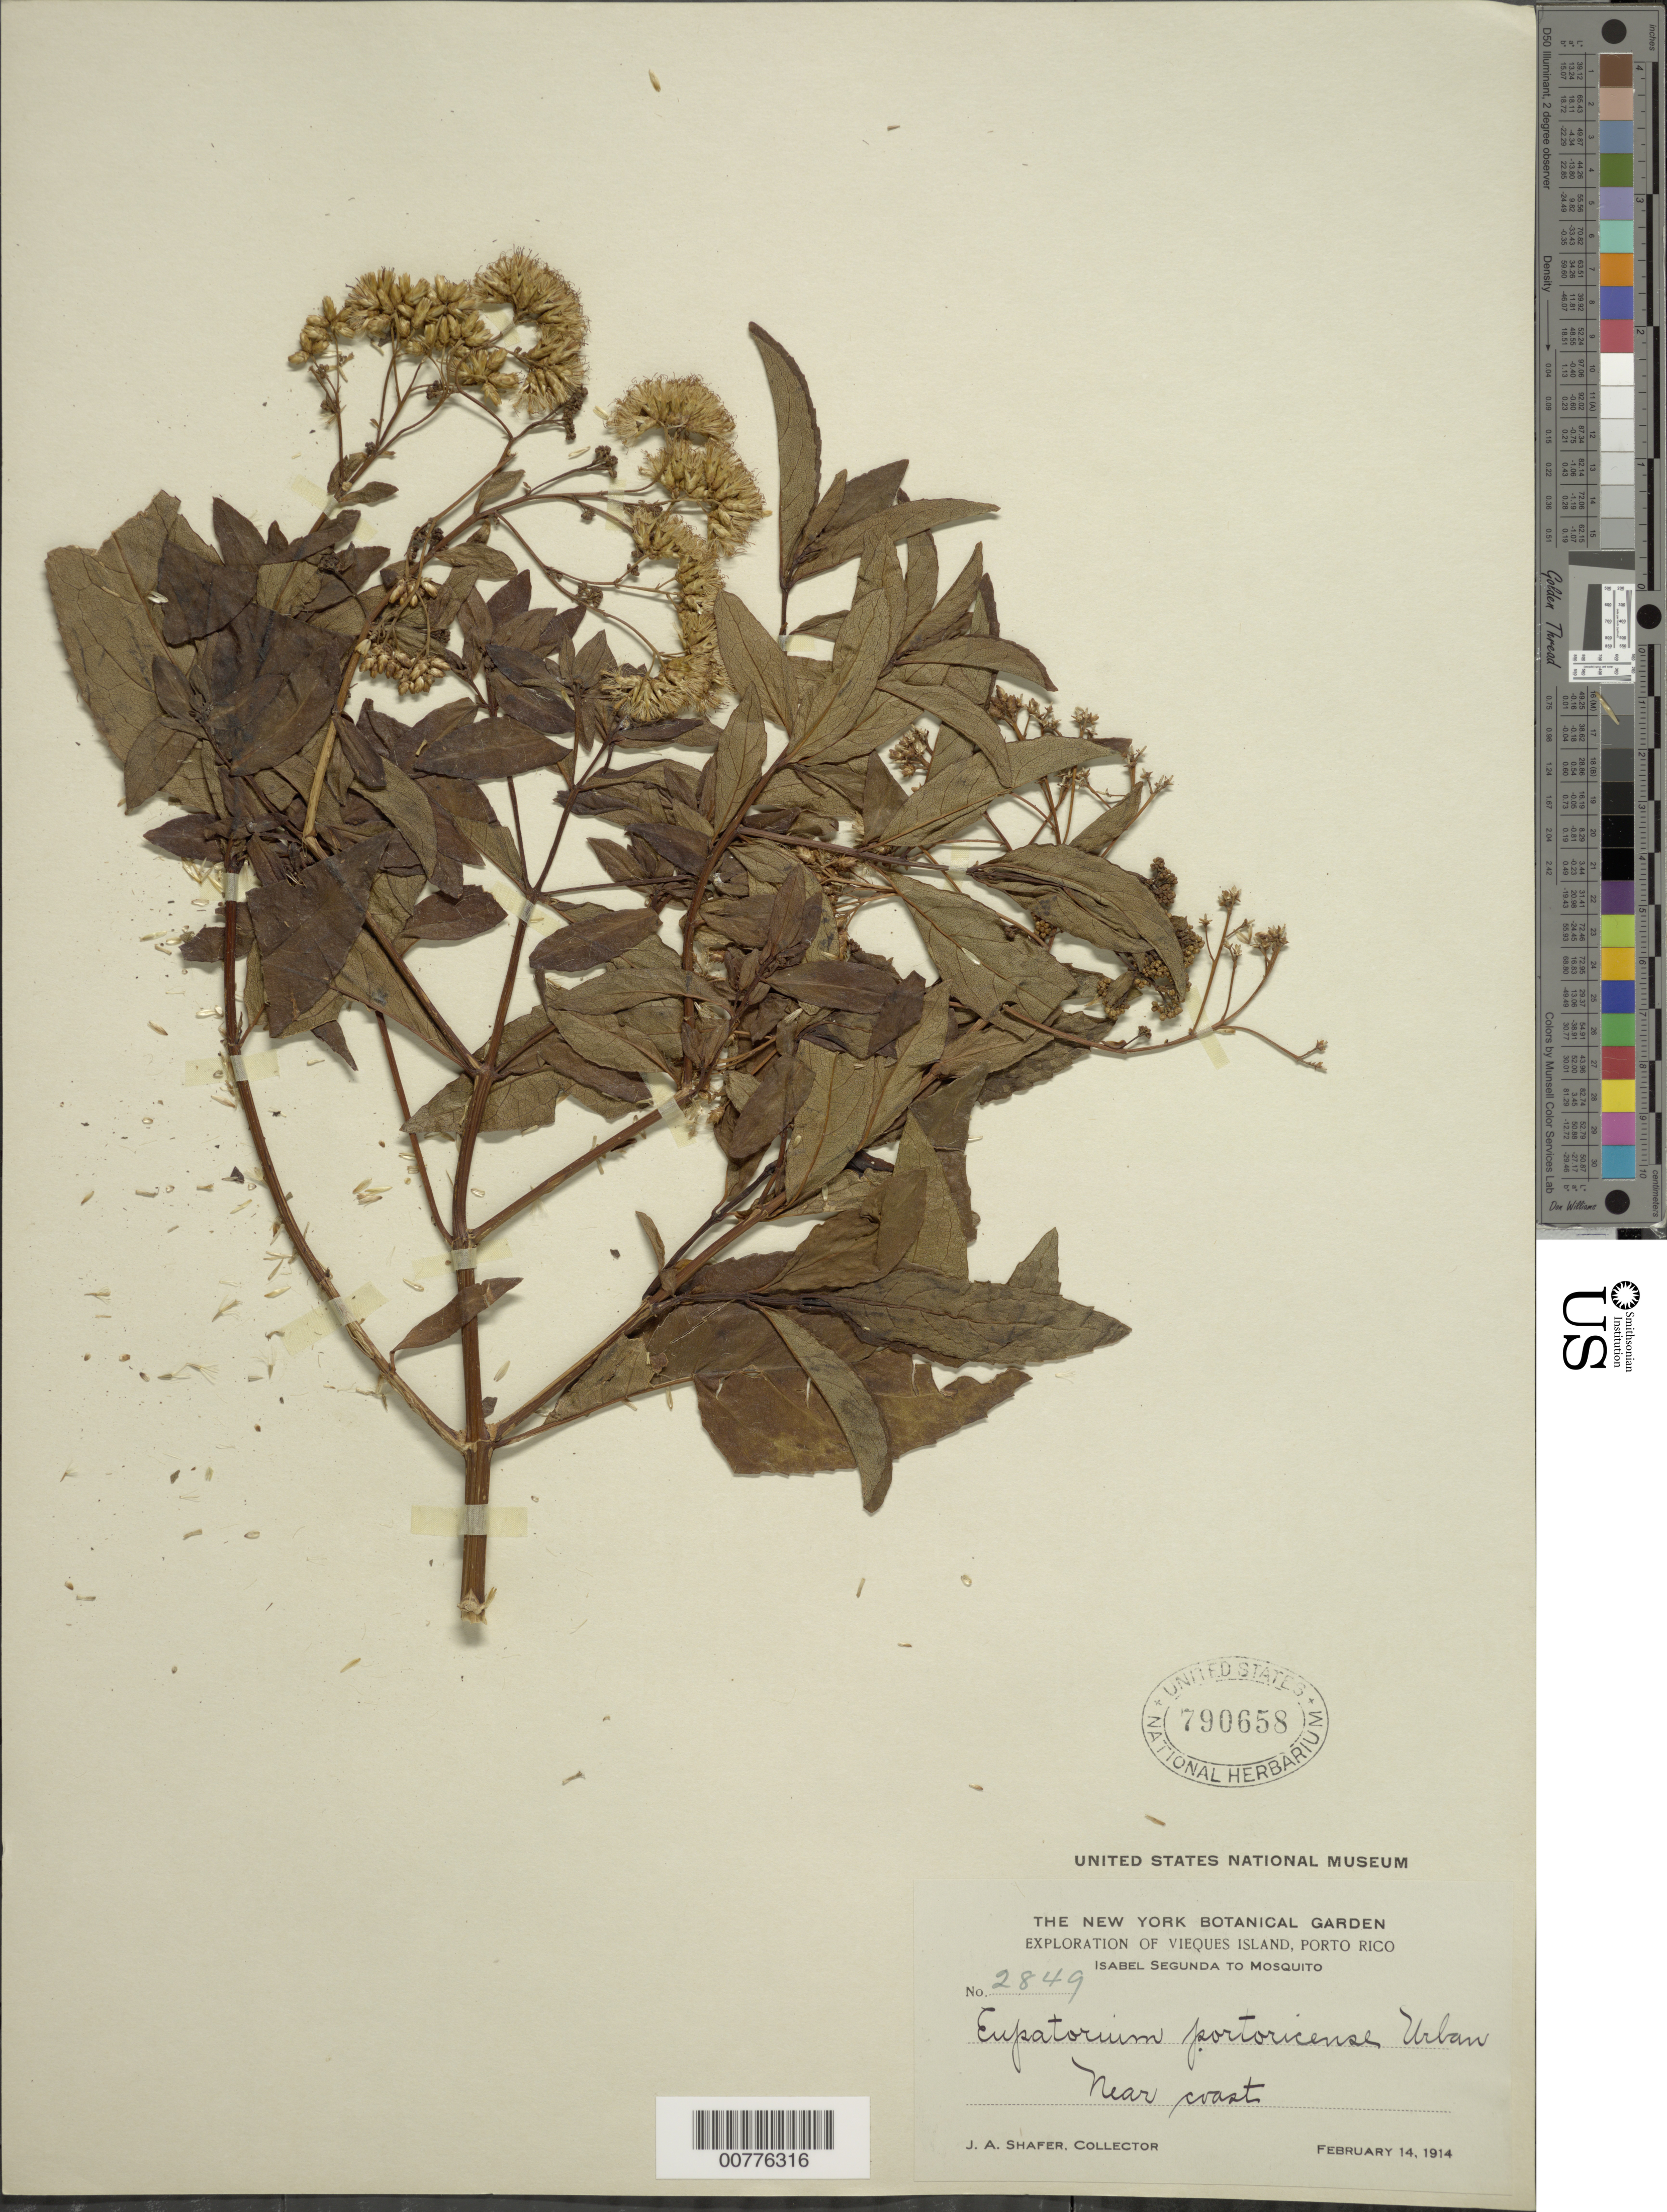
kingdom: Plantae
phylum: Tracheophyta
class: Magnoliopsida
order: Asterales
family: Asteraceae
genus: Critonia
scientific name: Critonia portoricensis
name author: (Urb.) Britton & P. Wilson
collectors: J. A. Shafer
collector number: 2849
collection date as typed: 14 Feb 1914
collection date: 1914-02-14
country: Puerto Rico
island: Vieques I.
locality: Isabel Segunda to Mosquito. Near coast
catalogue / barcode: US 790658